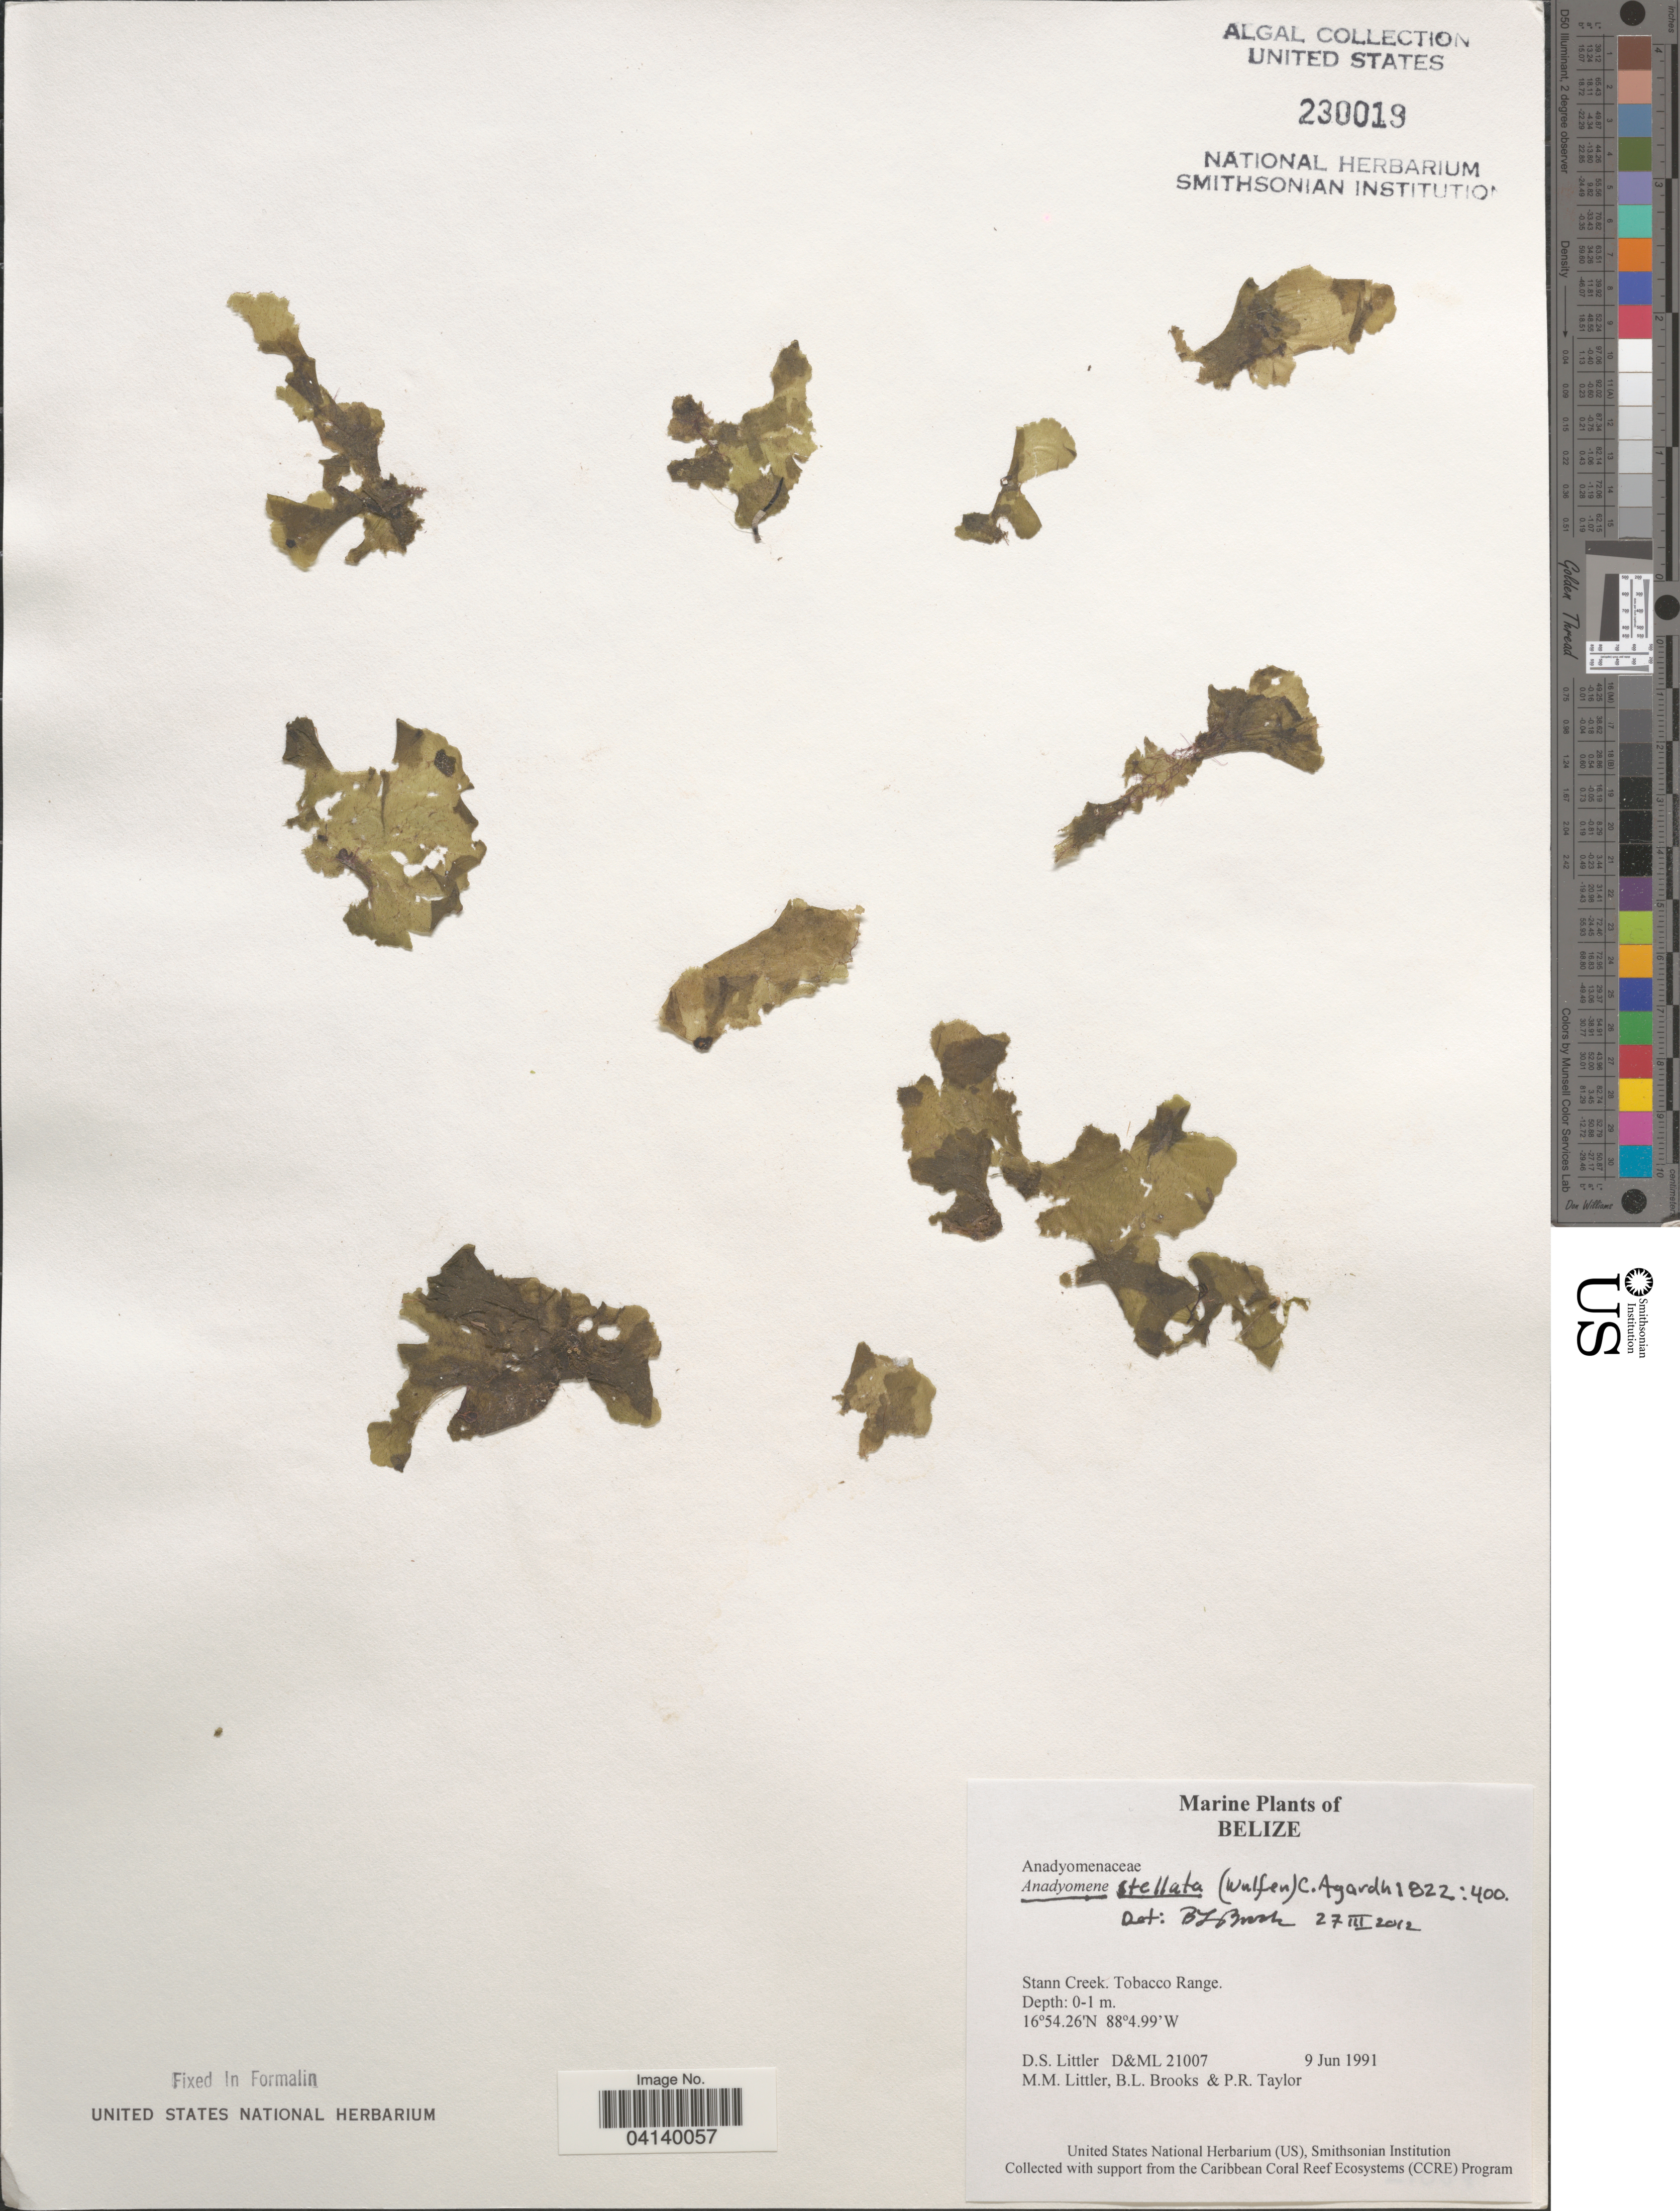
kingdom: Plantae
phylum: Chlorophyta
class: Ulvophyceae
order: Cladophorales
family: Anadyomenaceae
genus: Anadyomene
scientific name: Anadyomene stellata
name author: (Wulfen) C. Agardh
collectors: D. S. Littler, B. Brooks & P. R. Taylor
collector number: D&ML21007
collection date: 1991-06-09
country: Belize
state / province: Stann Creek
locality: Tobacco Range.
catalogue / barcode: US 230019